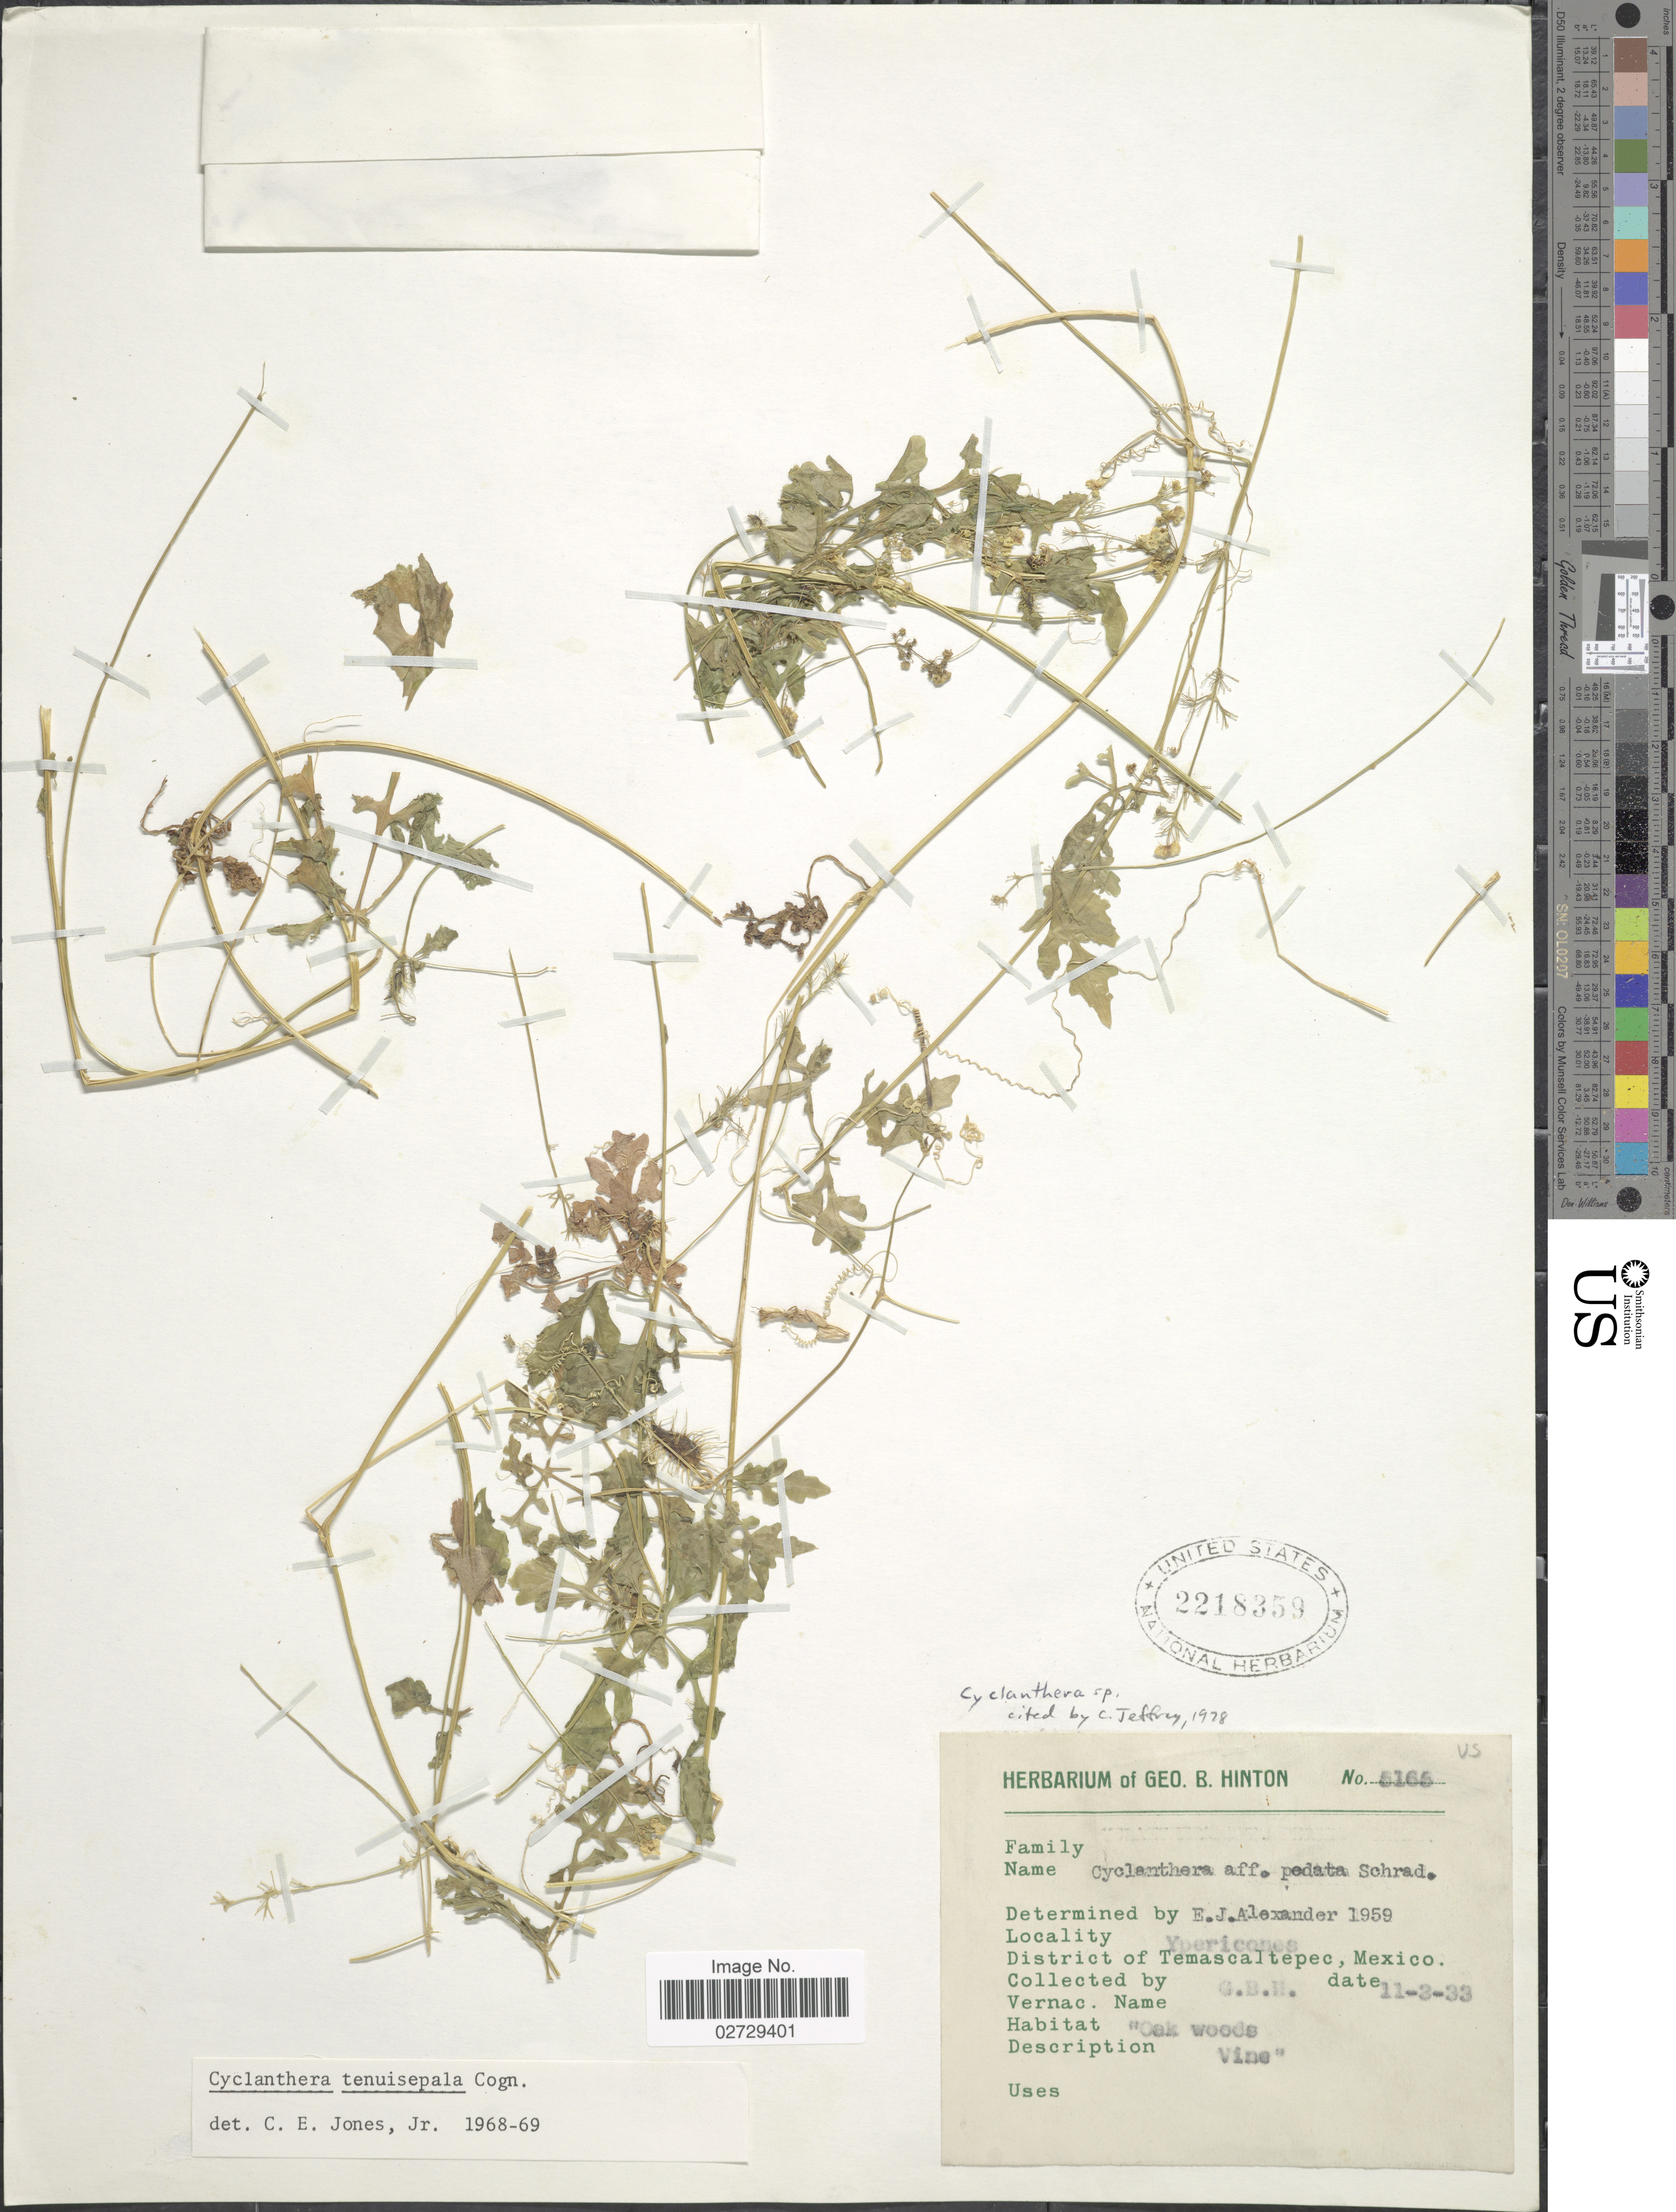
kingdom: Plantae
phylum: Tracheophyta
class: Magnoliopsida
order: Cucurbitales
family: Cucurbitaceae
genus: Cyclanthera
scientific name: Cyclanthera sp.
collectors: G. B. Hinton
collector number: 5165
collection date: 1933-11-03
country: Mexico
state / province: México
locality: Ypericanes. District of Temascaltepec.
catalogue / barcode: US 2218359